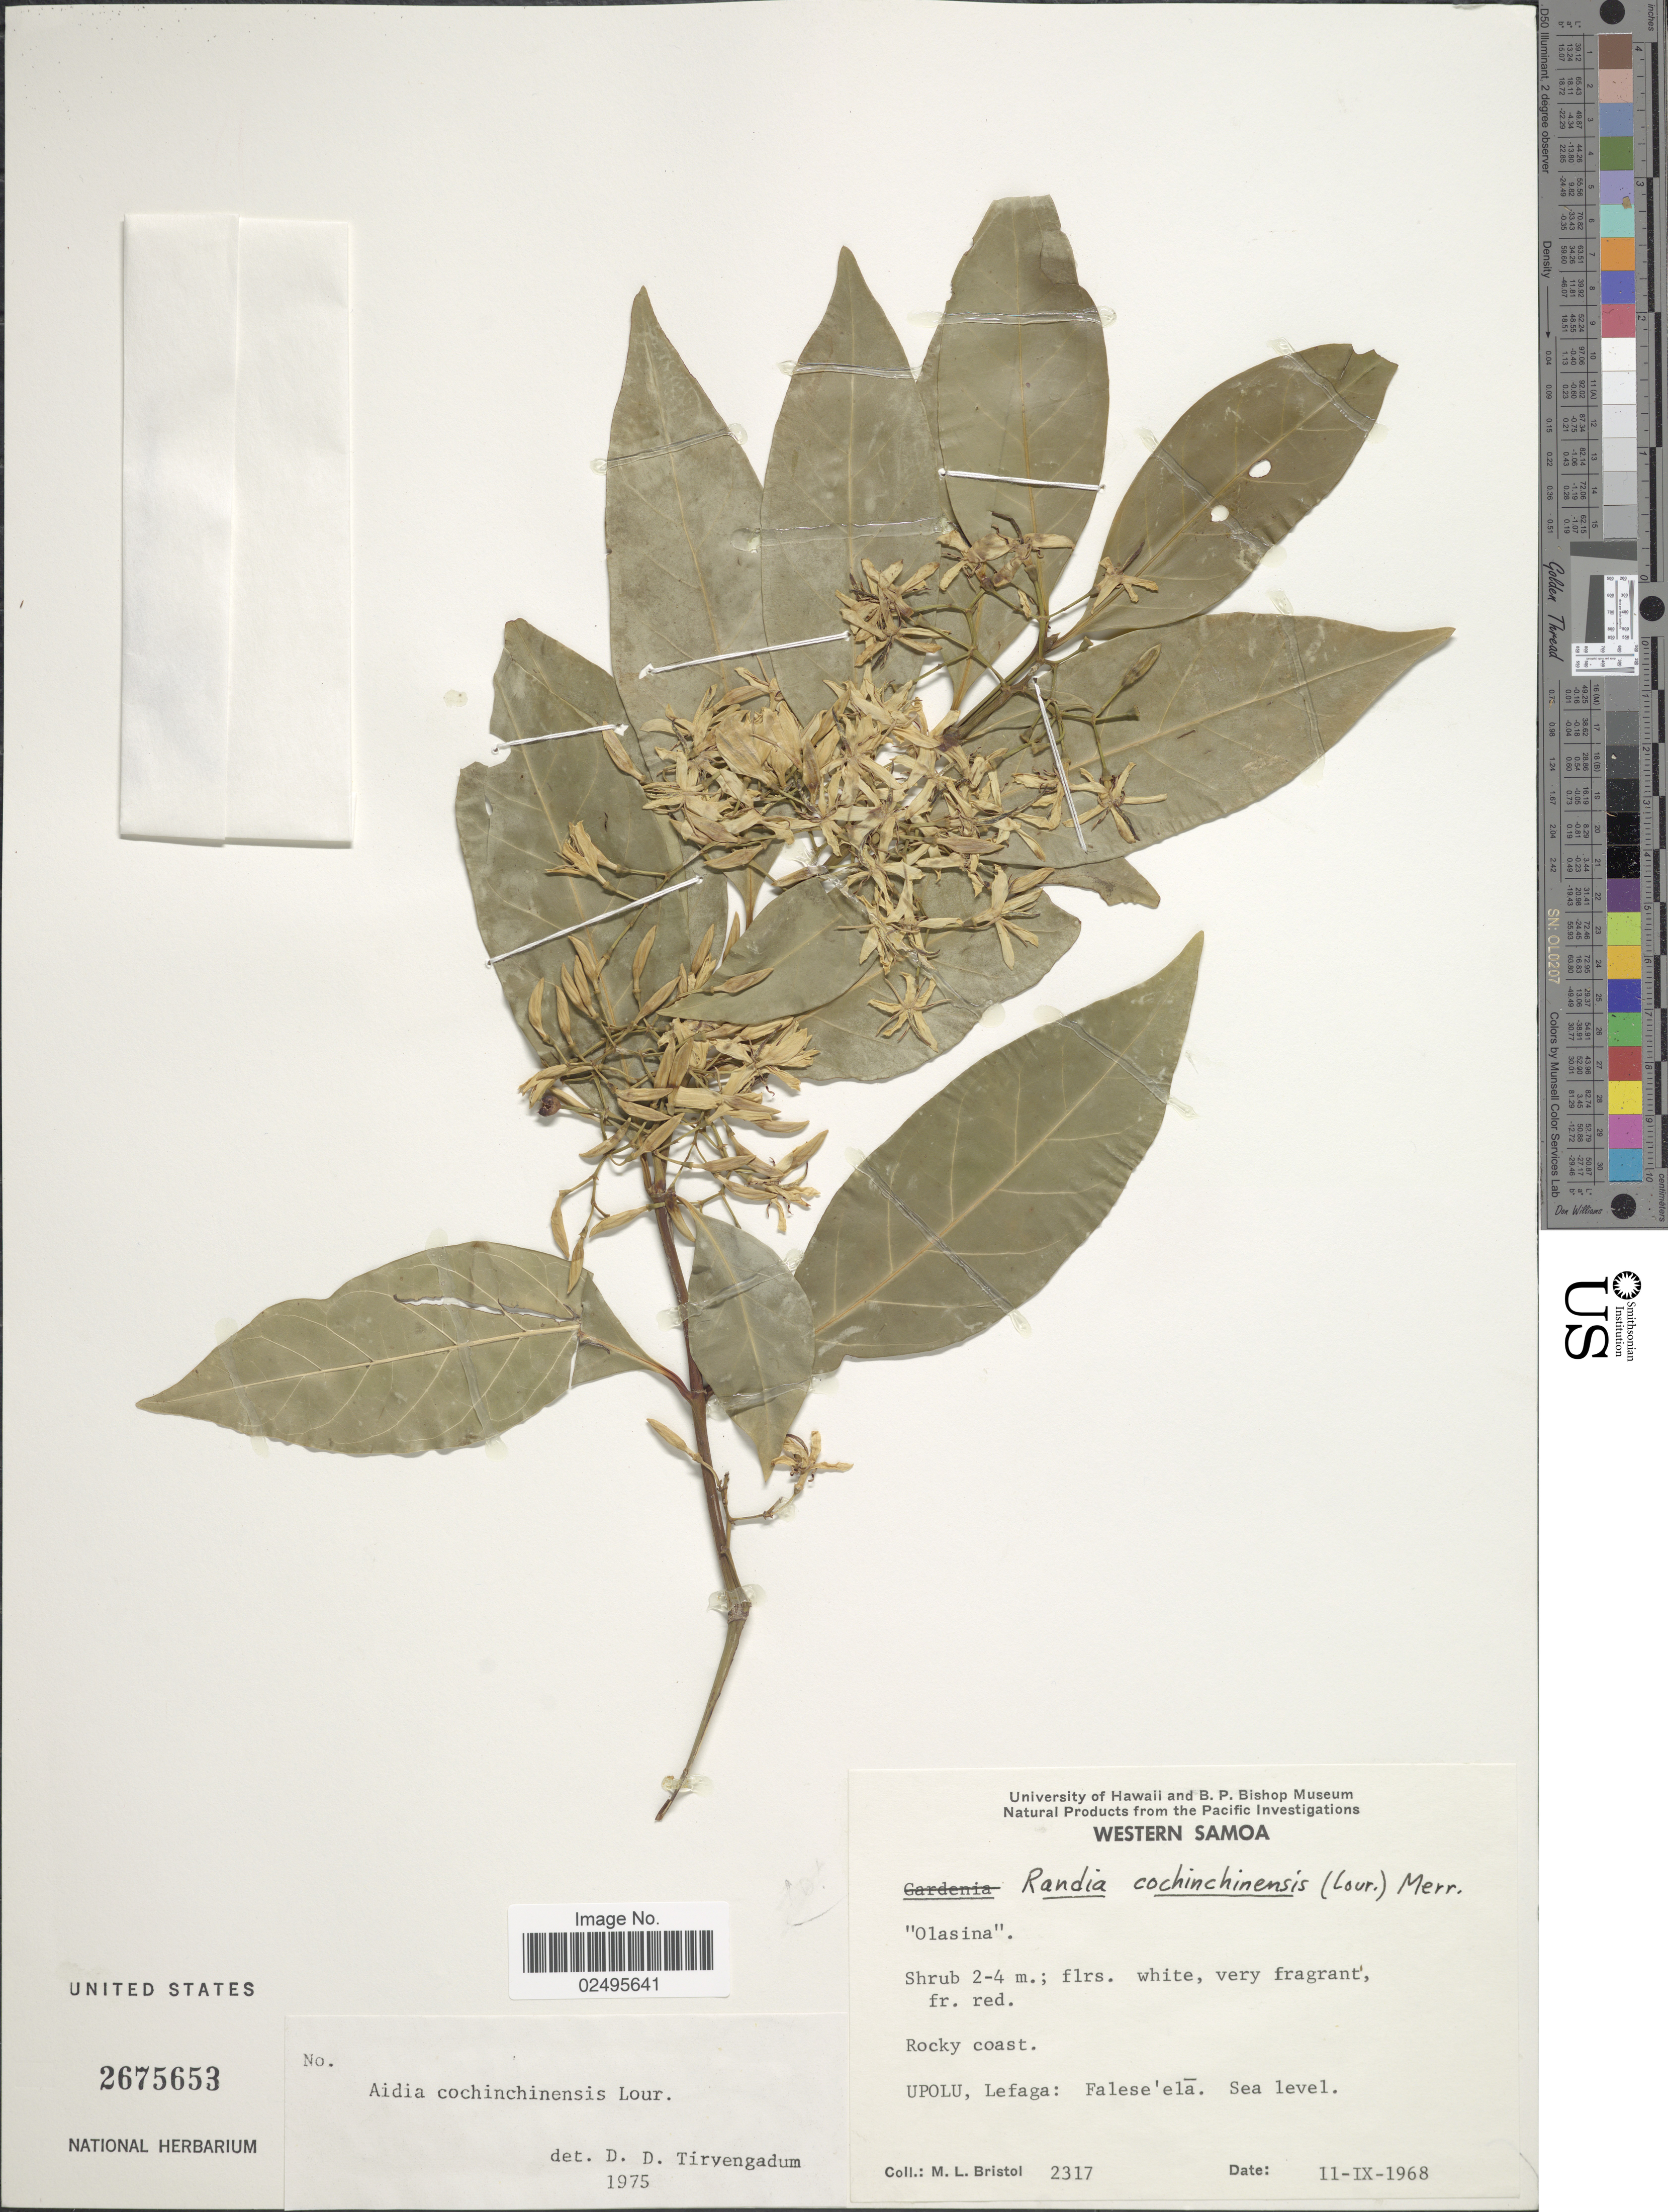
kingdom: Plantae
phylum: Tracheophyta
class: Magnoliopsida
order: Gentianales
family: Rubiaceae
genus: Aidia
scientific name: Aidia graeffei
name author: (Reinecke) Tirveng.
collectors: M. L. Bristol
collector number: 2317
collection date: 1968-09-11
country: Samoa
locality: Upolu, Lefaga: Falese' ela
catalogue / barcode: US 2675653